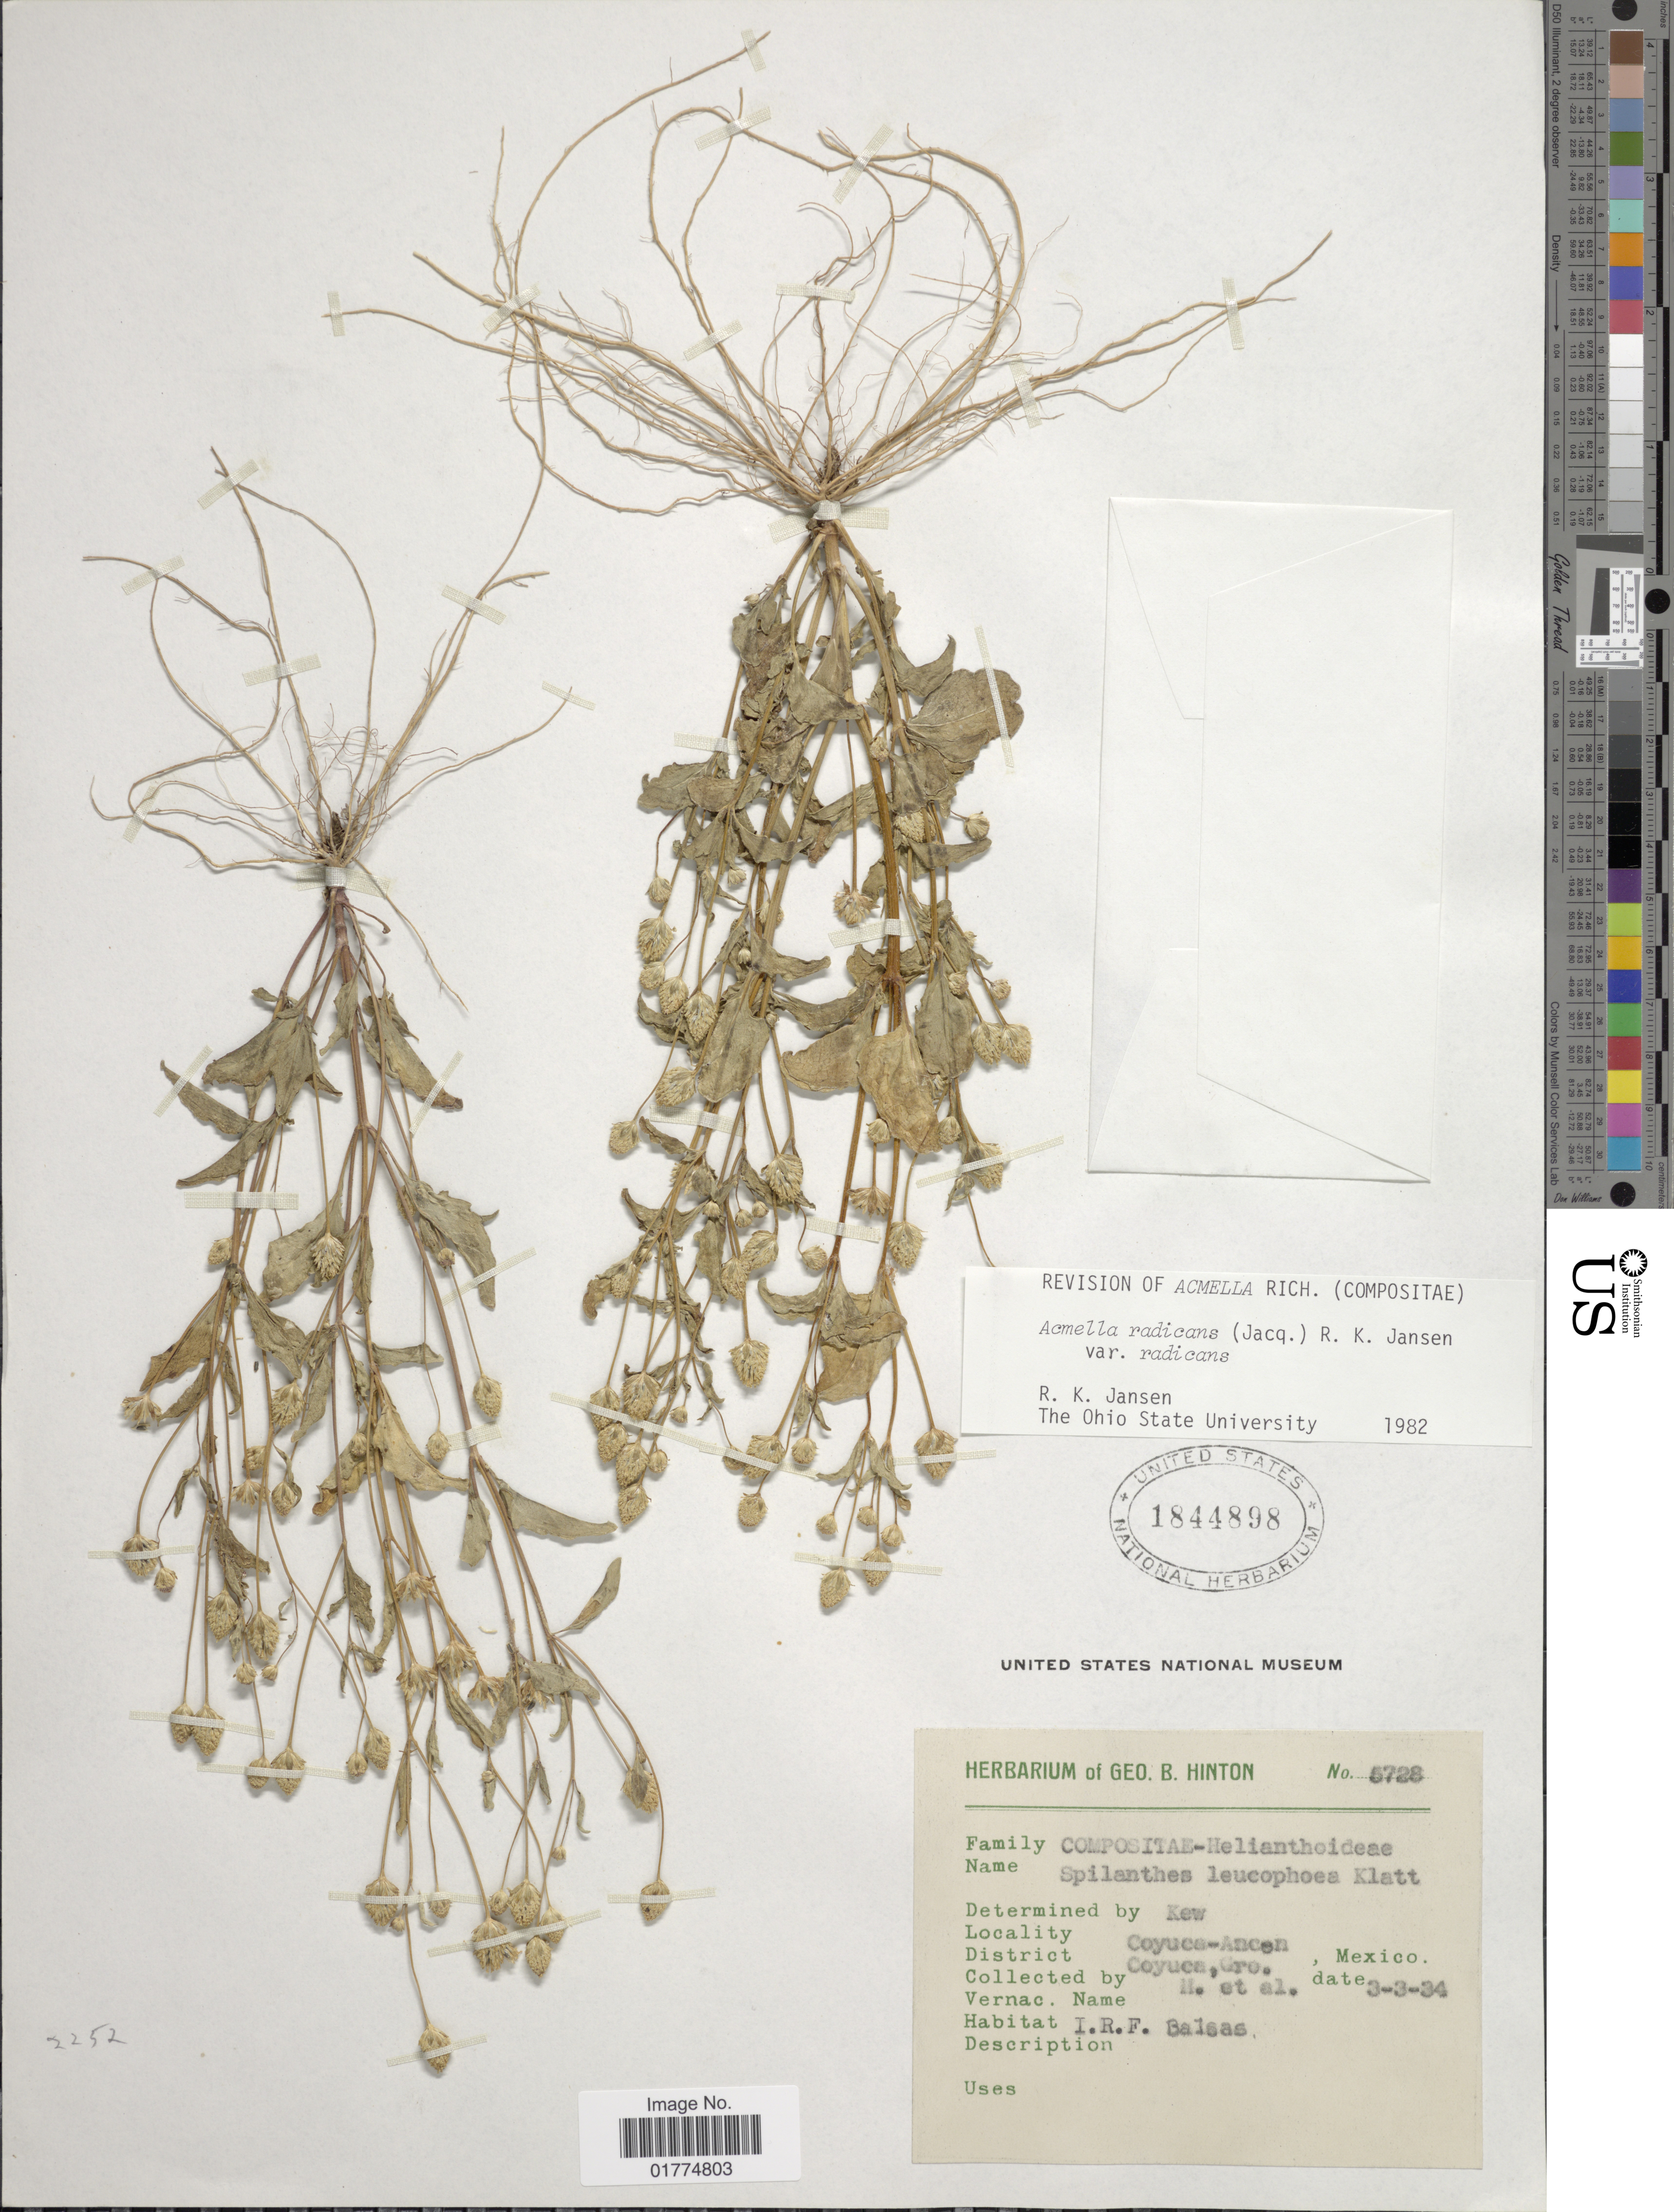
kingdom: Plantae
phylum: Tracheophyta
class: Magnoliopsida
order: Asterales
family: Asteraceae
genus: Acmella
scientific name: Acmella radicans var. radicans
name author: (Jacq.) R.K. Jansen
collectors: G. B. Hinton & et al.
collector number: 5728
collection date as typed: Transcribed d/m/y: 3/3/34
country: Mexico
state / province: Guerrero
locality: Coyuca-Ancen. District Coyuca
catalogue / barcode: US 1844898